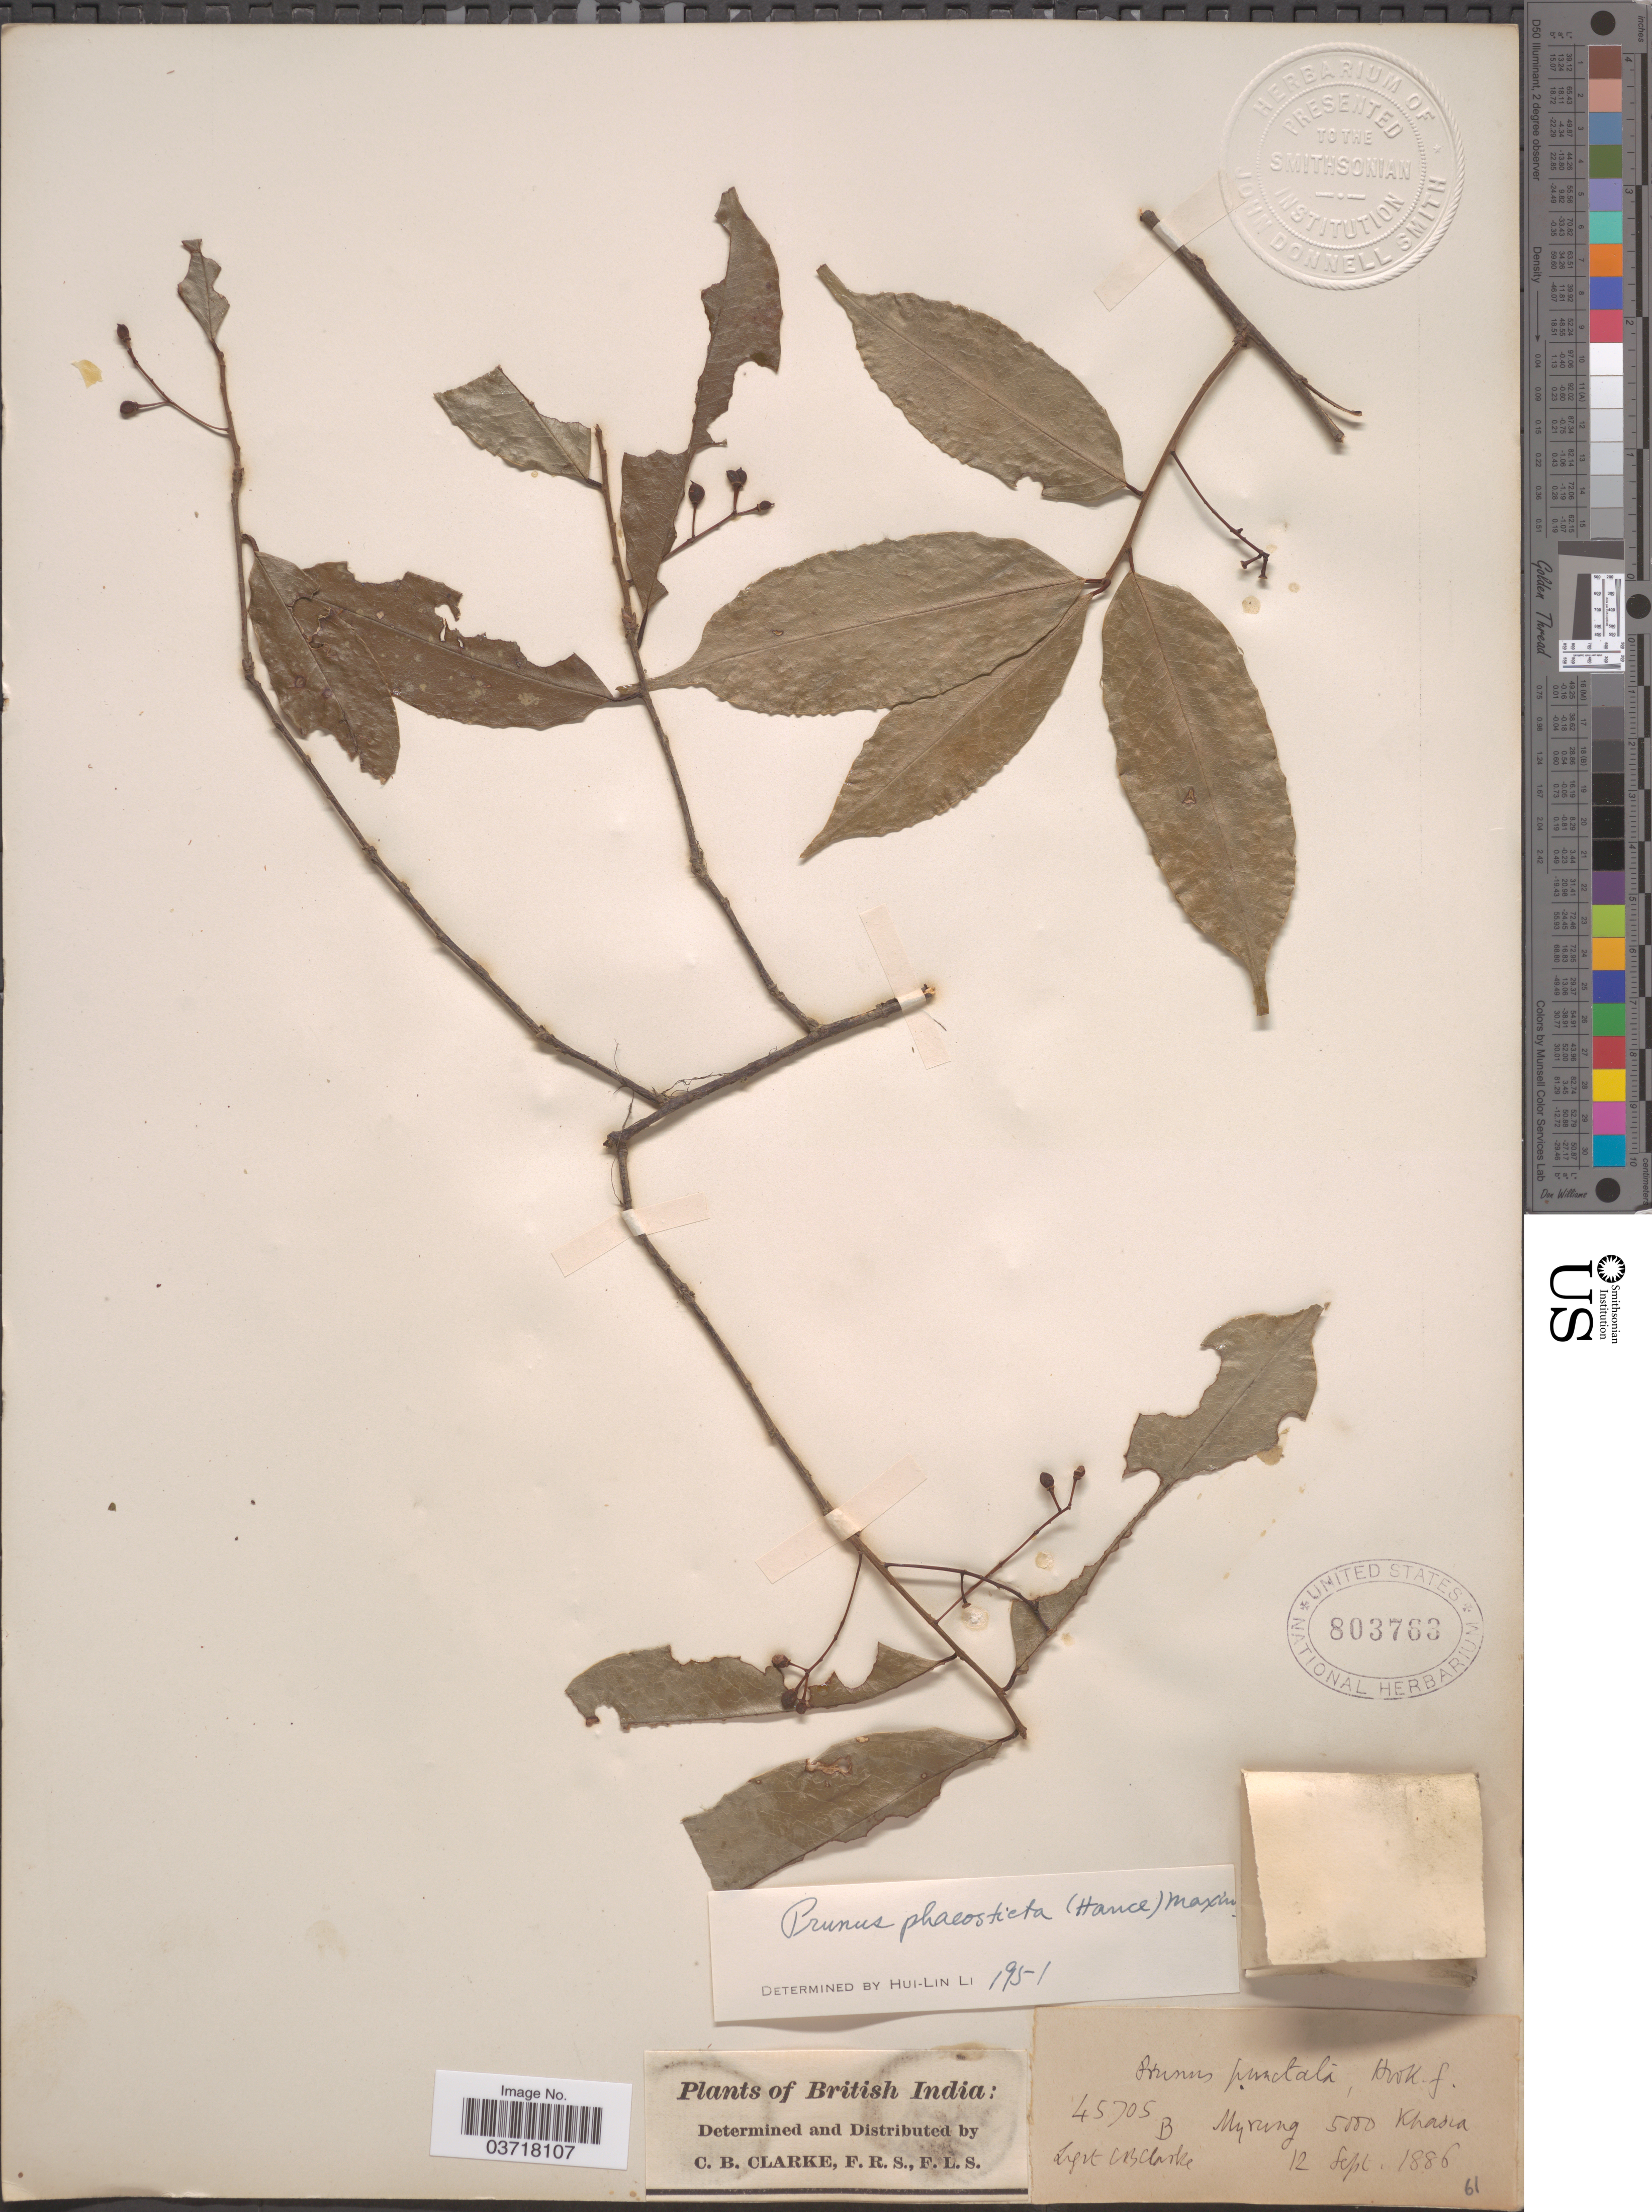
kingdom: Plantae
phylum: Tracheophyta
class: Magnoliopsida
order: Rosales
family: Rosaceae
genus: Prunus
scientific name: Prunus phaeosticta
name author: (Hance) Maxim.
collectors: C. B. Clarke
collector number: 45705B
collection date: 1886-09-12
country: India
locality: British India. Myrung, Khasia.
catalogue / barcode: US 803763